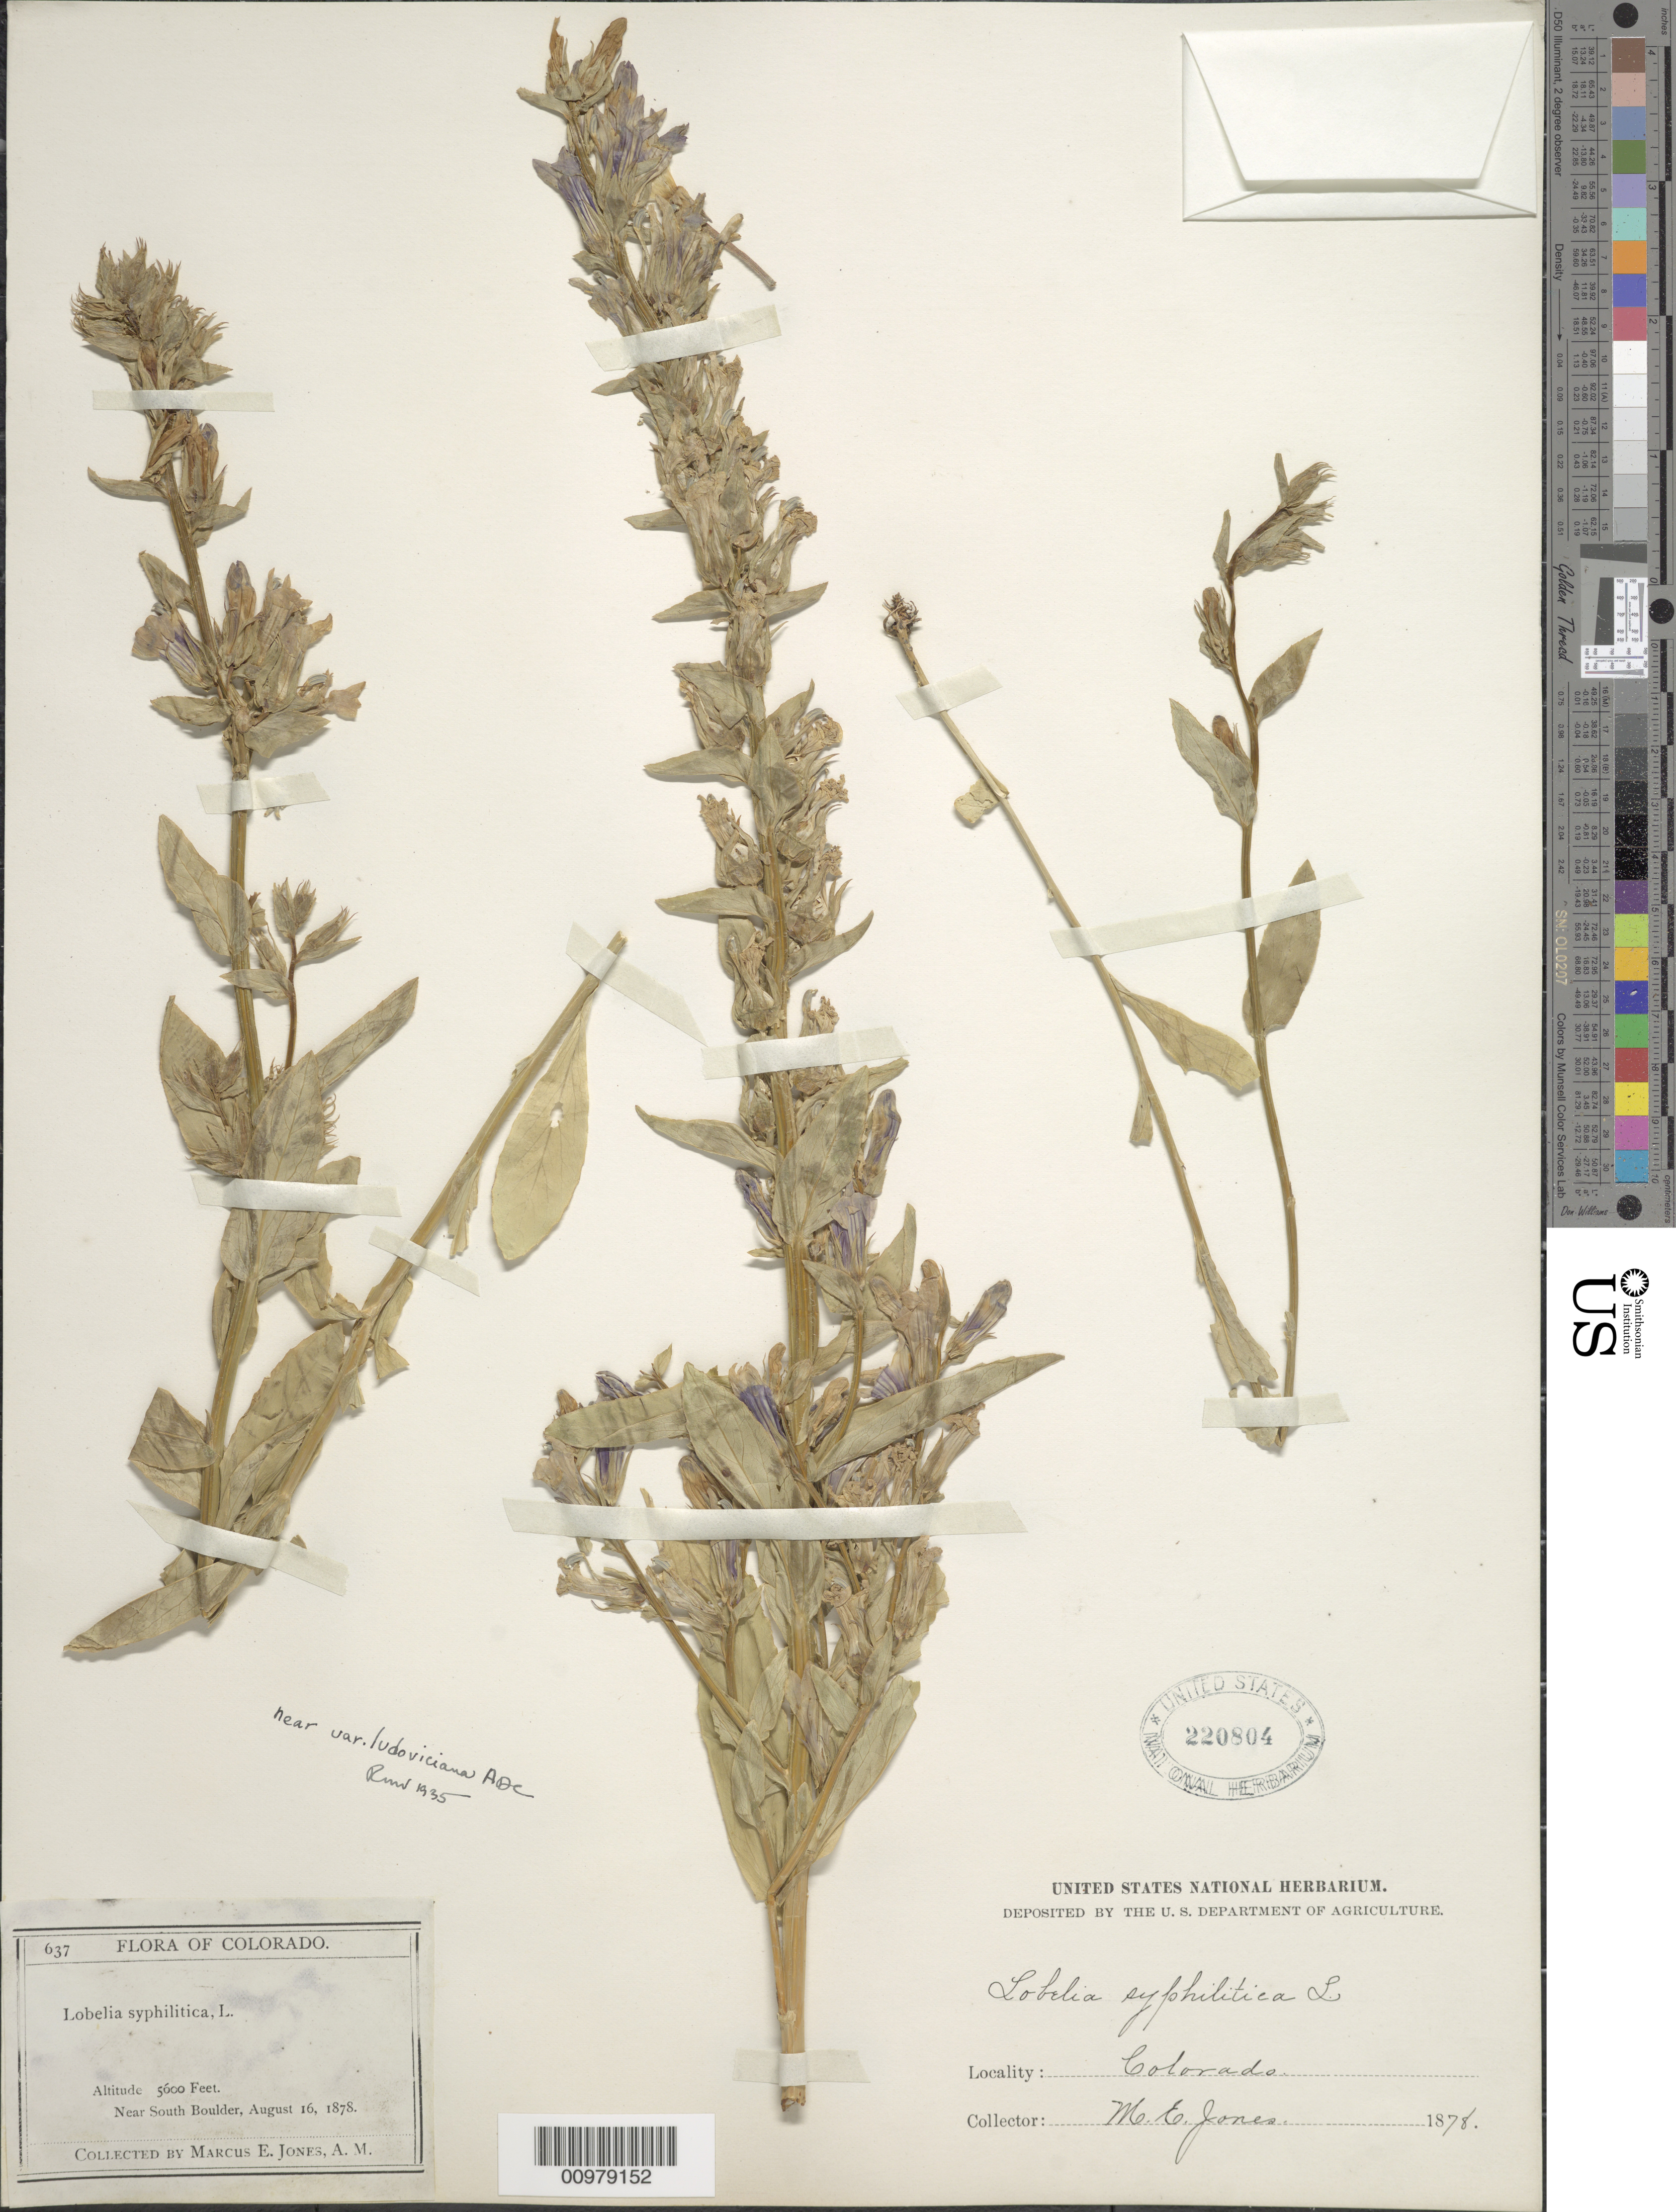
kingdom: Plantae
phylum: Tracheophyta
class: Magnoliopsida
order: Asterales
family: Campanulaceae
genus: Lobelia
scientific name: Lobelia siphilitica var. ludoviciana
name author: A. DC.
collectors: M. E. Jones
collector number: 637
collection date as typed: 16 Aug 1878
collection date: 1878-08-16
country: United States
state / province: Colorado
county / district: Boulder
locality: Near South Boulder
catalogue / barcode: US 220804